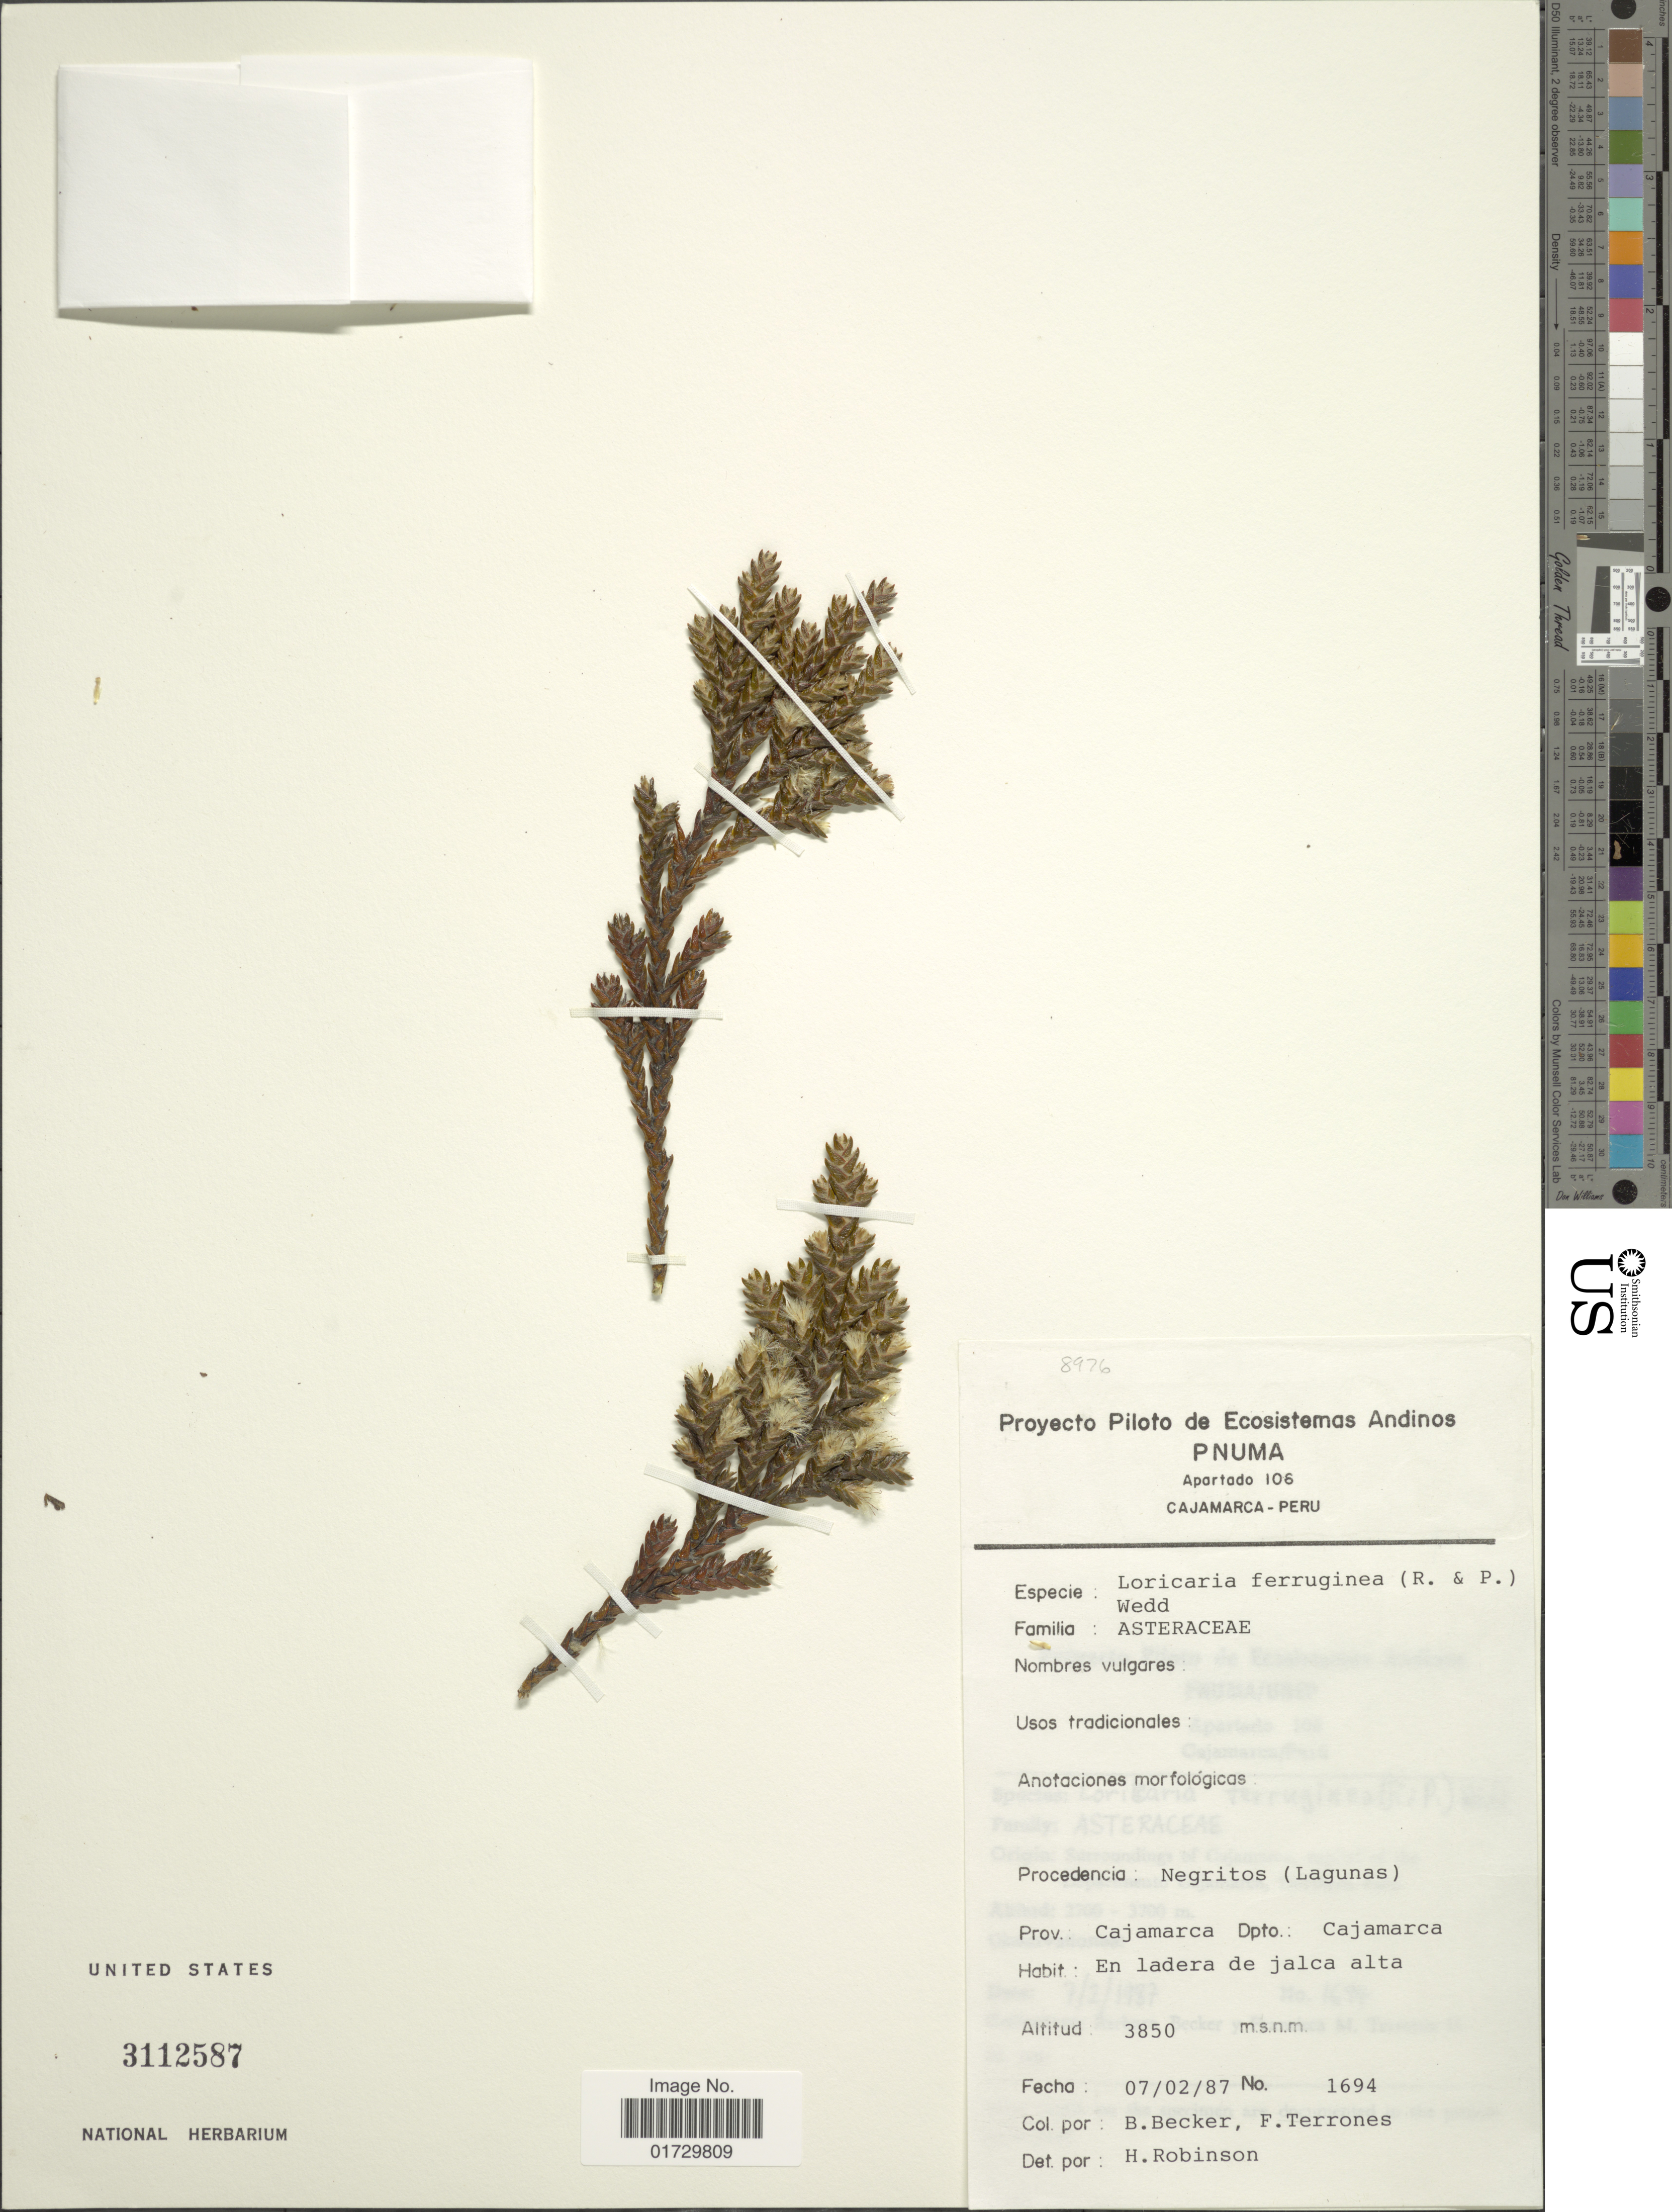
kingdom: Plantae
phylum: Tracheophyta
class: Magnoliopsida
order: Asterales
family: Asteraceae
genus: Loricaria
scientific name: Loricaria ferruginea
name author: (Ruiz & Pav.) Wedd.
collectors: B. Becker & F. Terrones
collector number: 1694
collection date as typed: Transcribed d/m/y: 7/2/87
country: Peru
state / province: Cajamarca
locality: Prov. Cajamarca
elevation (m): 3850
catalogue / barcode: US 3112587